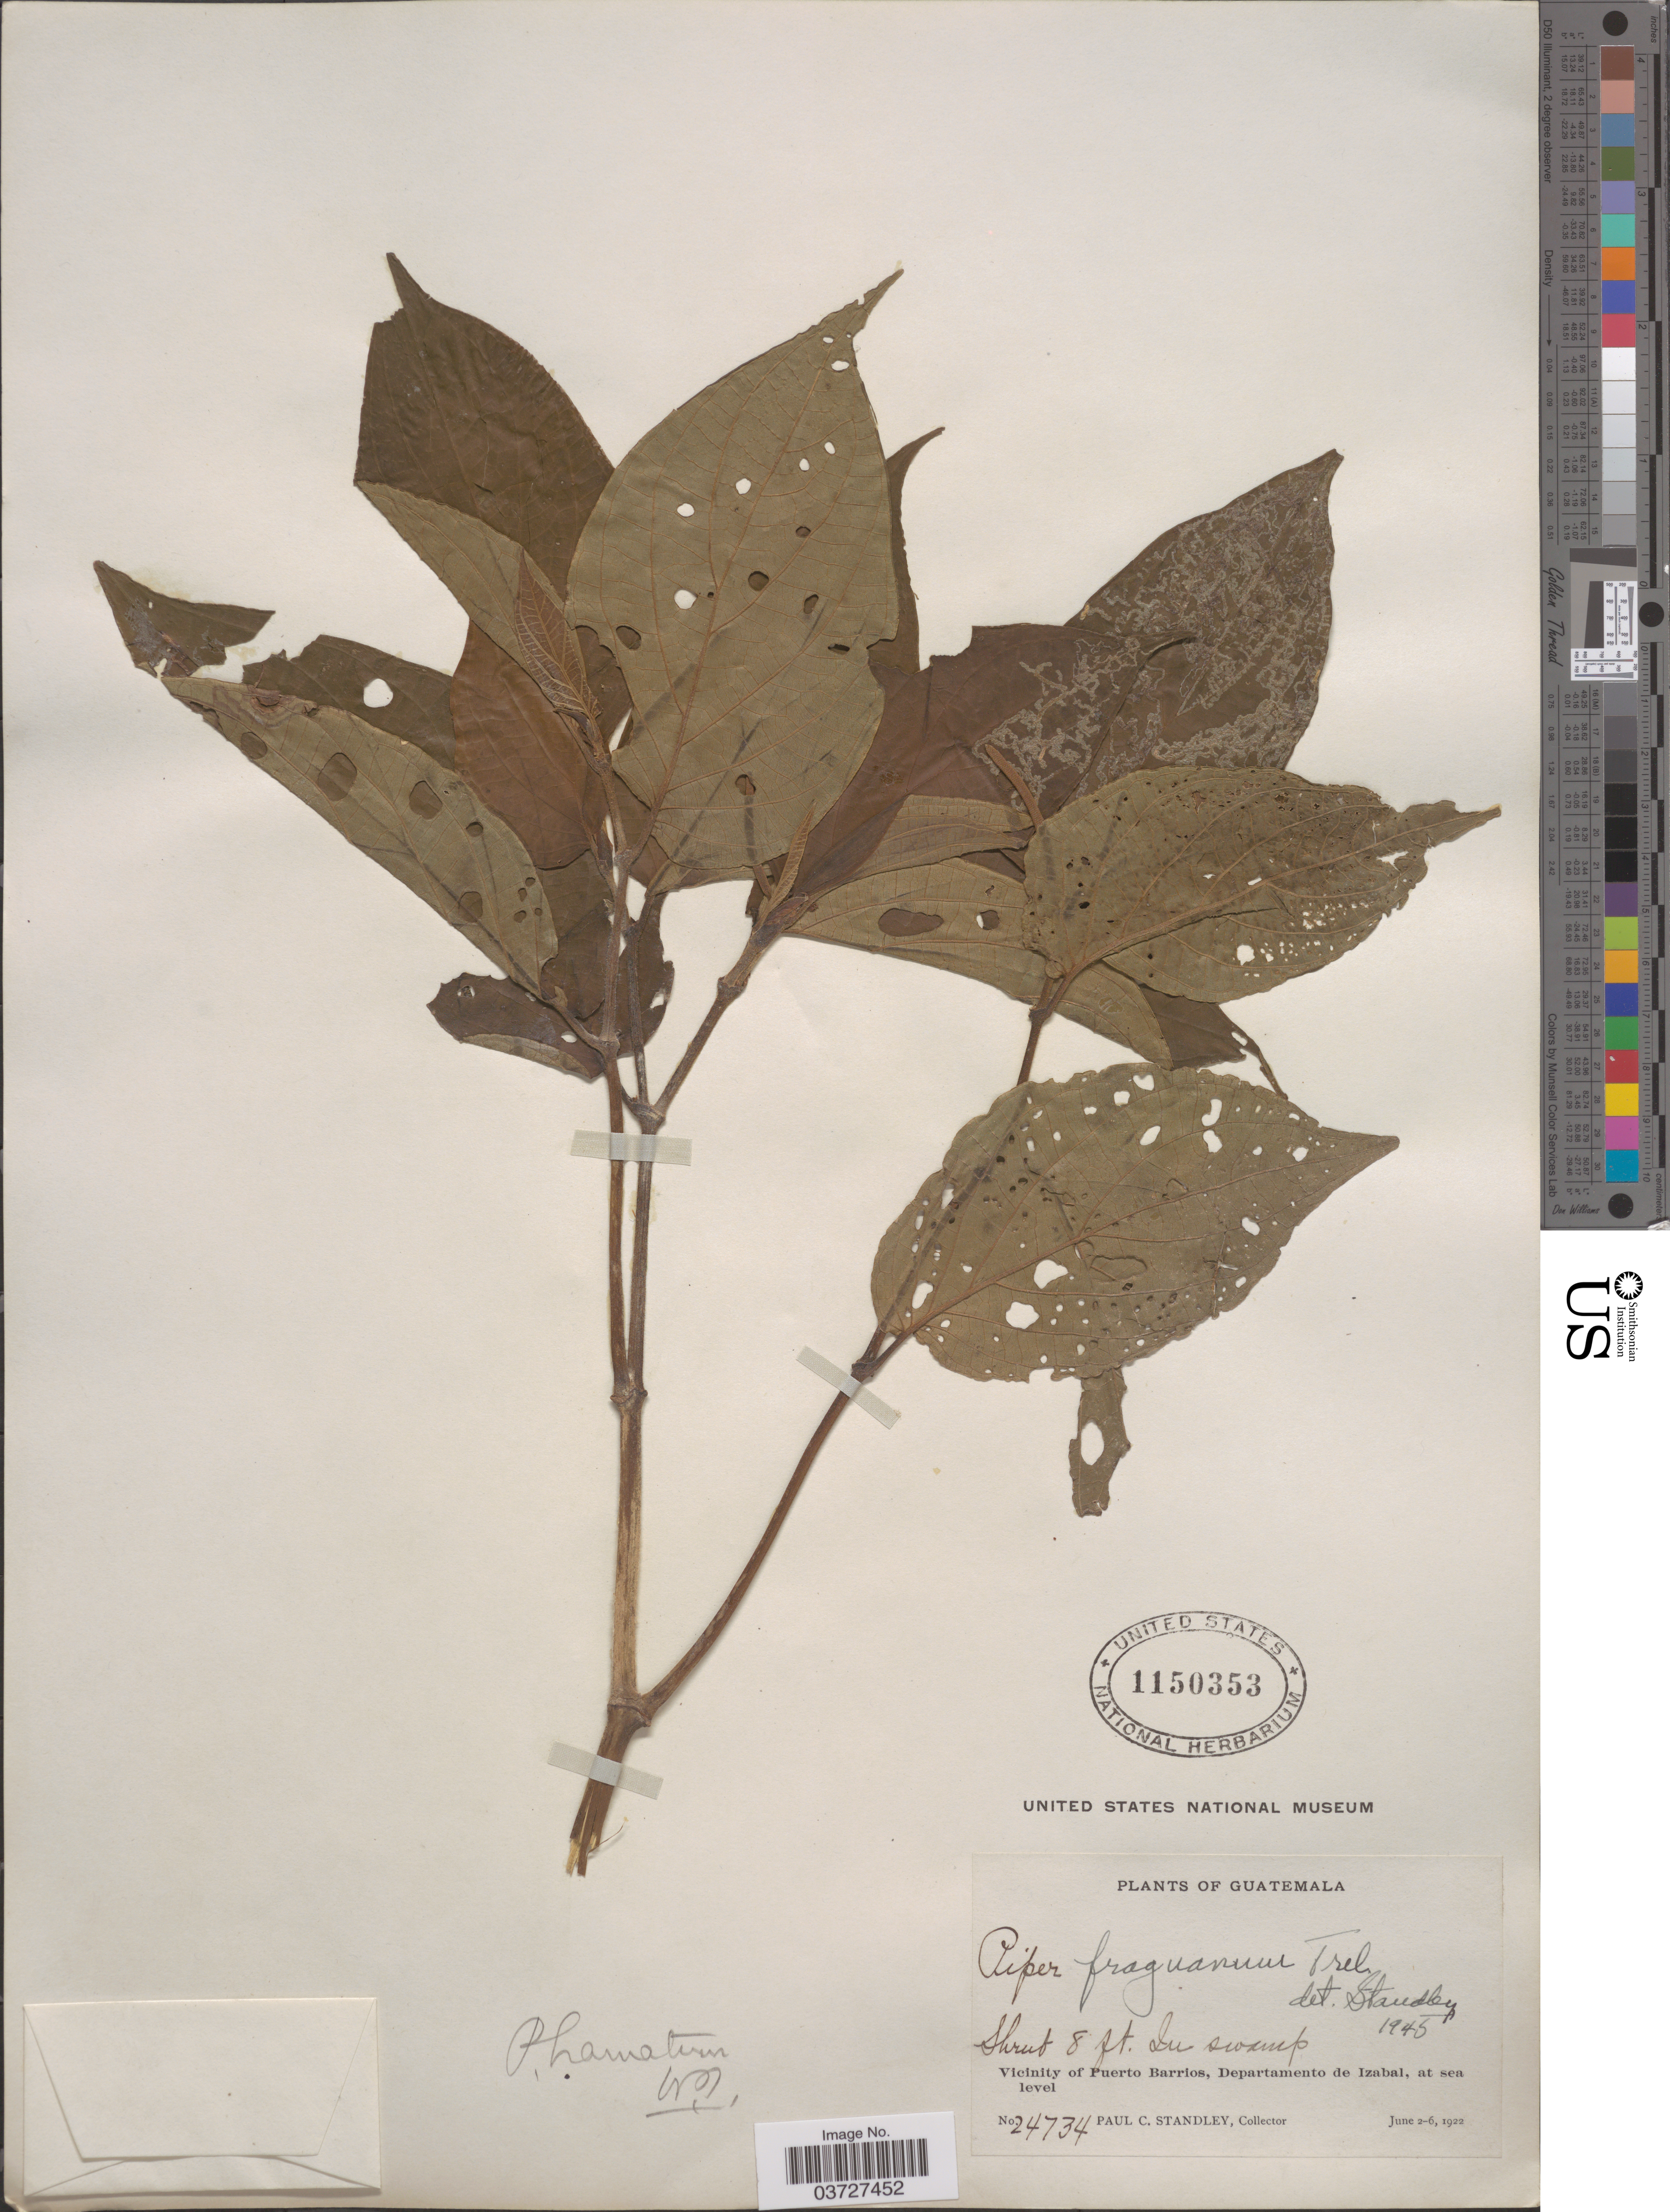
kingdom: Plantae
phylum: Tracheophyta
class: Magnoliopsida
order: Piperales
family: Piperaceae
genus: Piper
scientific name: Piper fraguanum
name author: Trel.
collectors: P. C. Standley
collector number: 24734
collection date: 1922-06-02/1922-06-06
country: Guatemala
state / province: Izabal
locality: Vicinity of Puerto Barrios, Departamento de Izabal.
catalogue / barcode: US 1150353